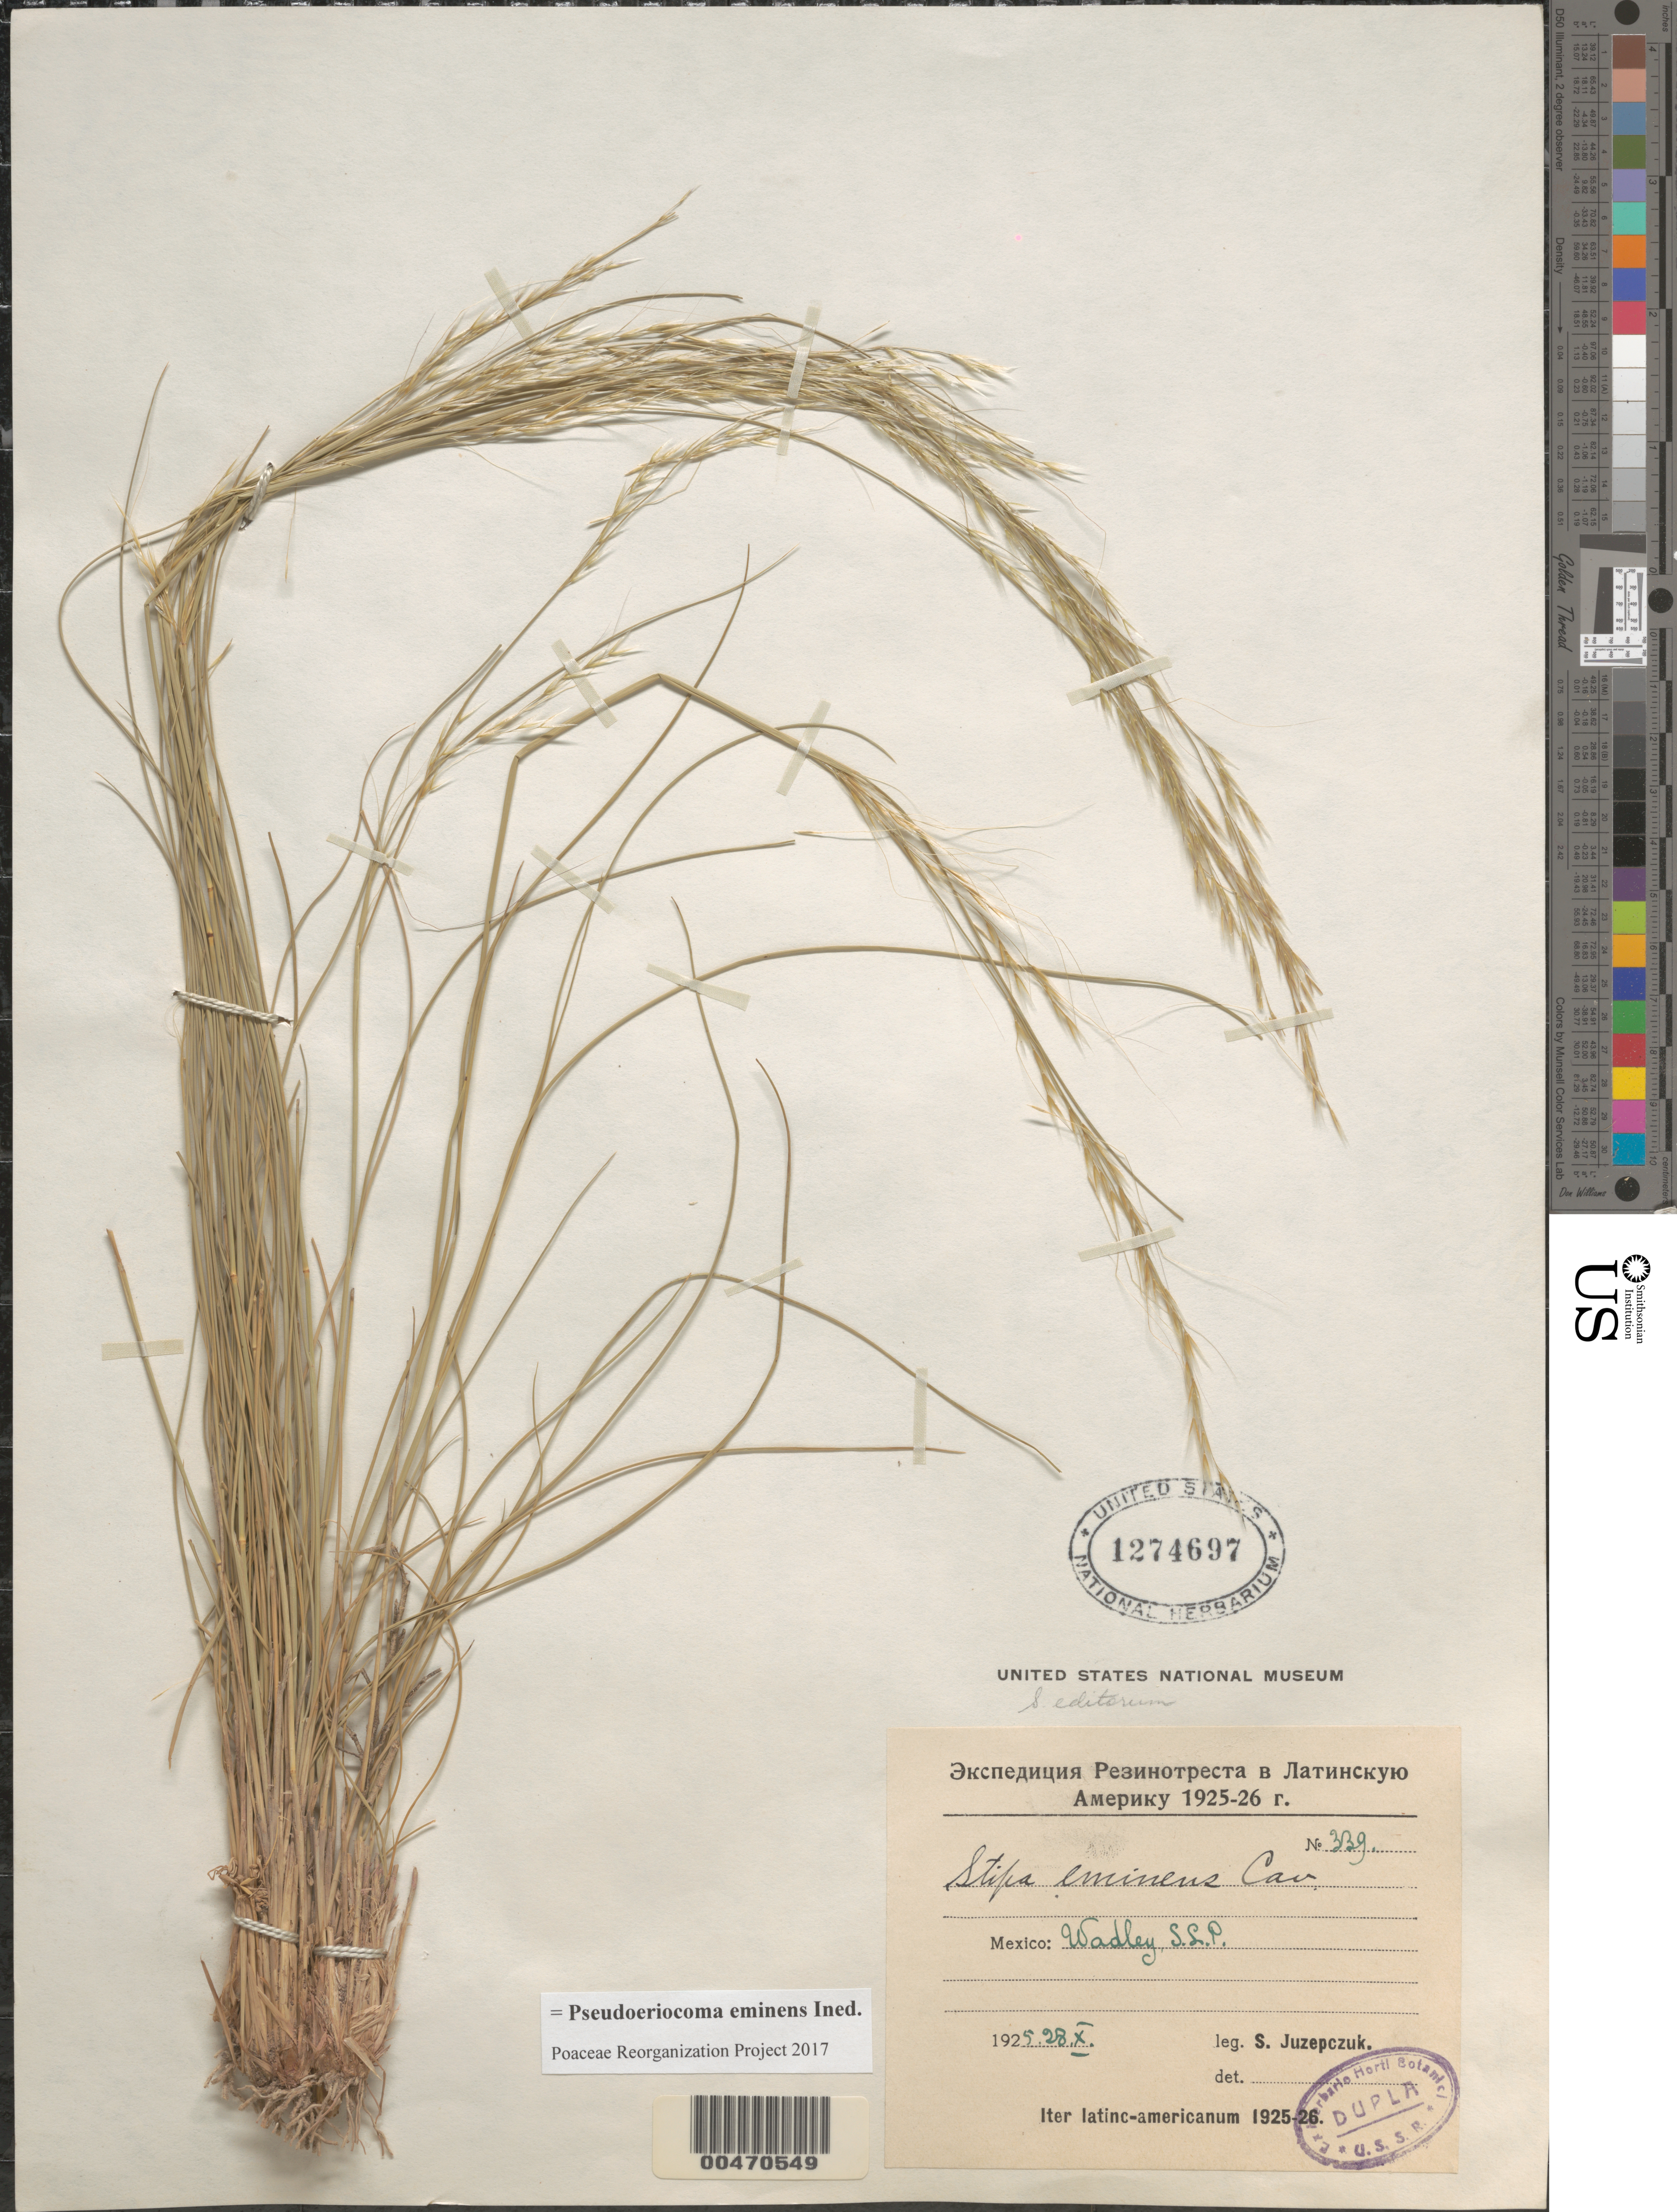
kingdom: Plantae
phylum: Tracheophyta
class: Liliopsida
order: Poales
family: Poaceae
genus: Pseudoeriocoma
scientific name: Pseudoeriocoma eminens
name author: (Cav.) Romasch.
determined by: Poaceae Reorganization Project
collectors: S. V. Juzepczuk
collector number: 339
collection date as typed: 28 Oct 1925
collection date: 1925-10-28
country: Mexico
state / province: San Luis Potosi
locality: Wadley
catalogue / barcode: US 1274697